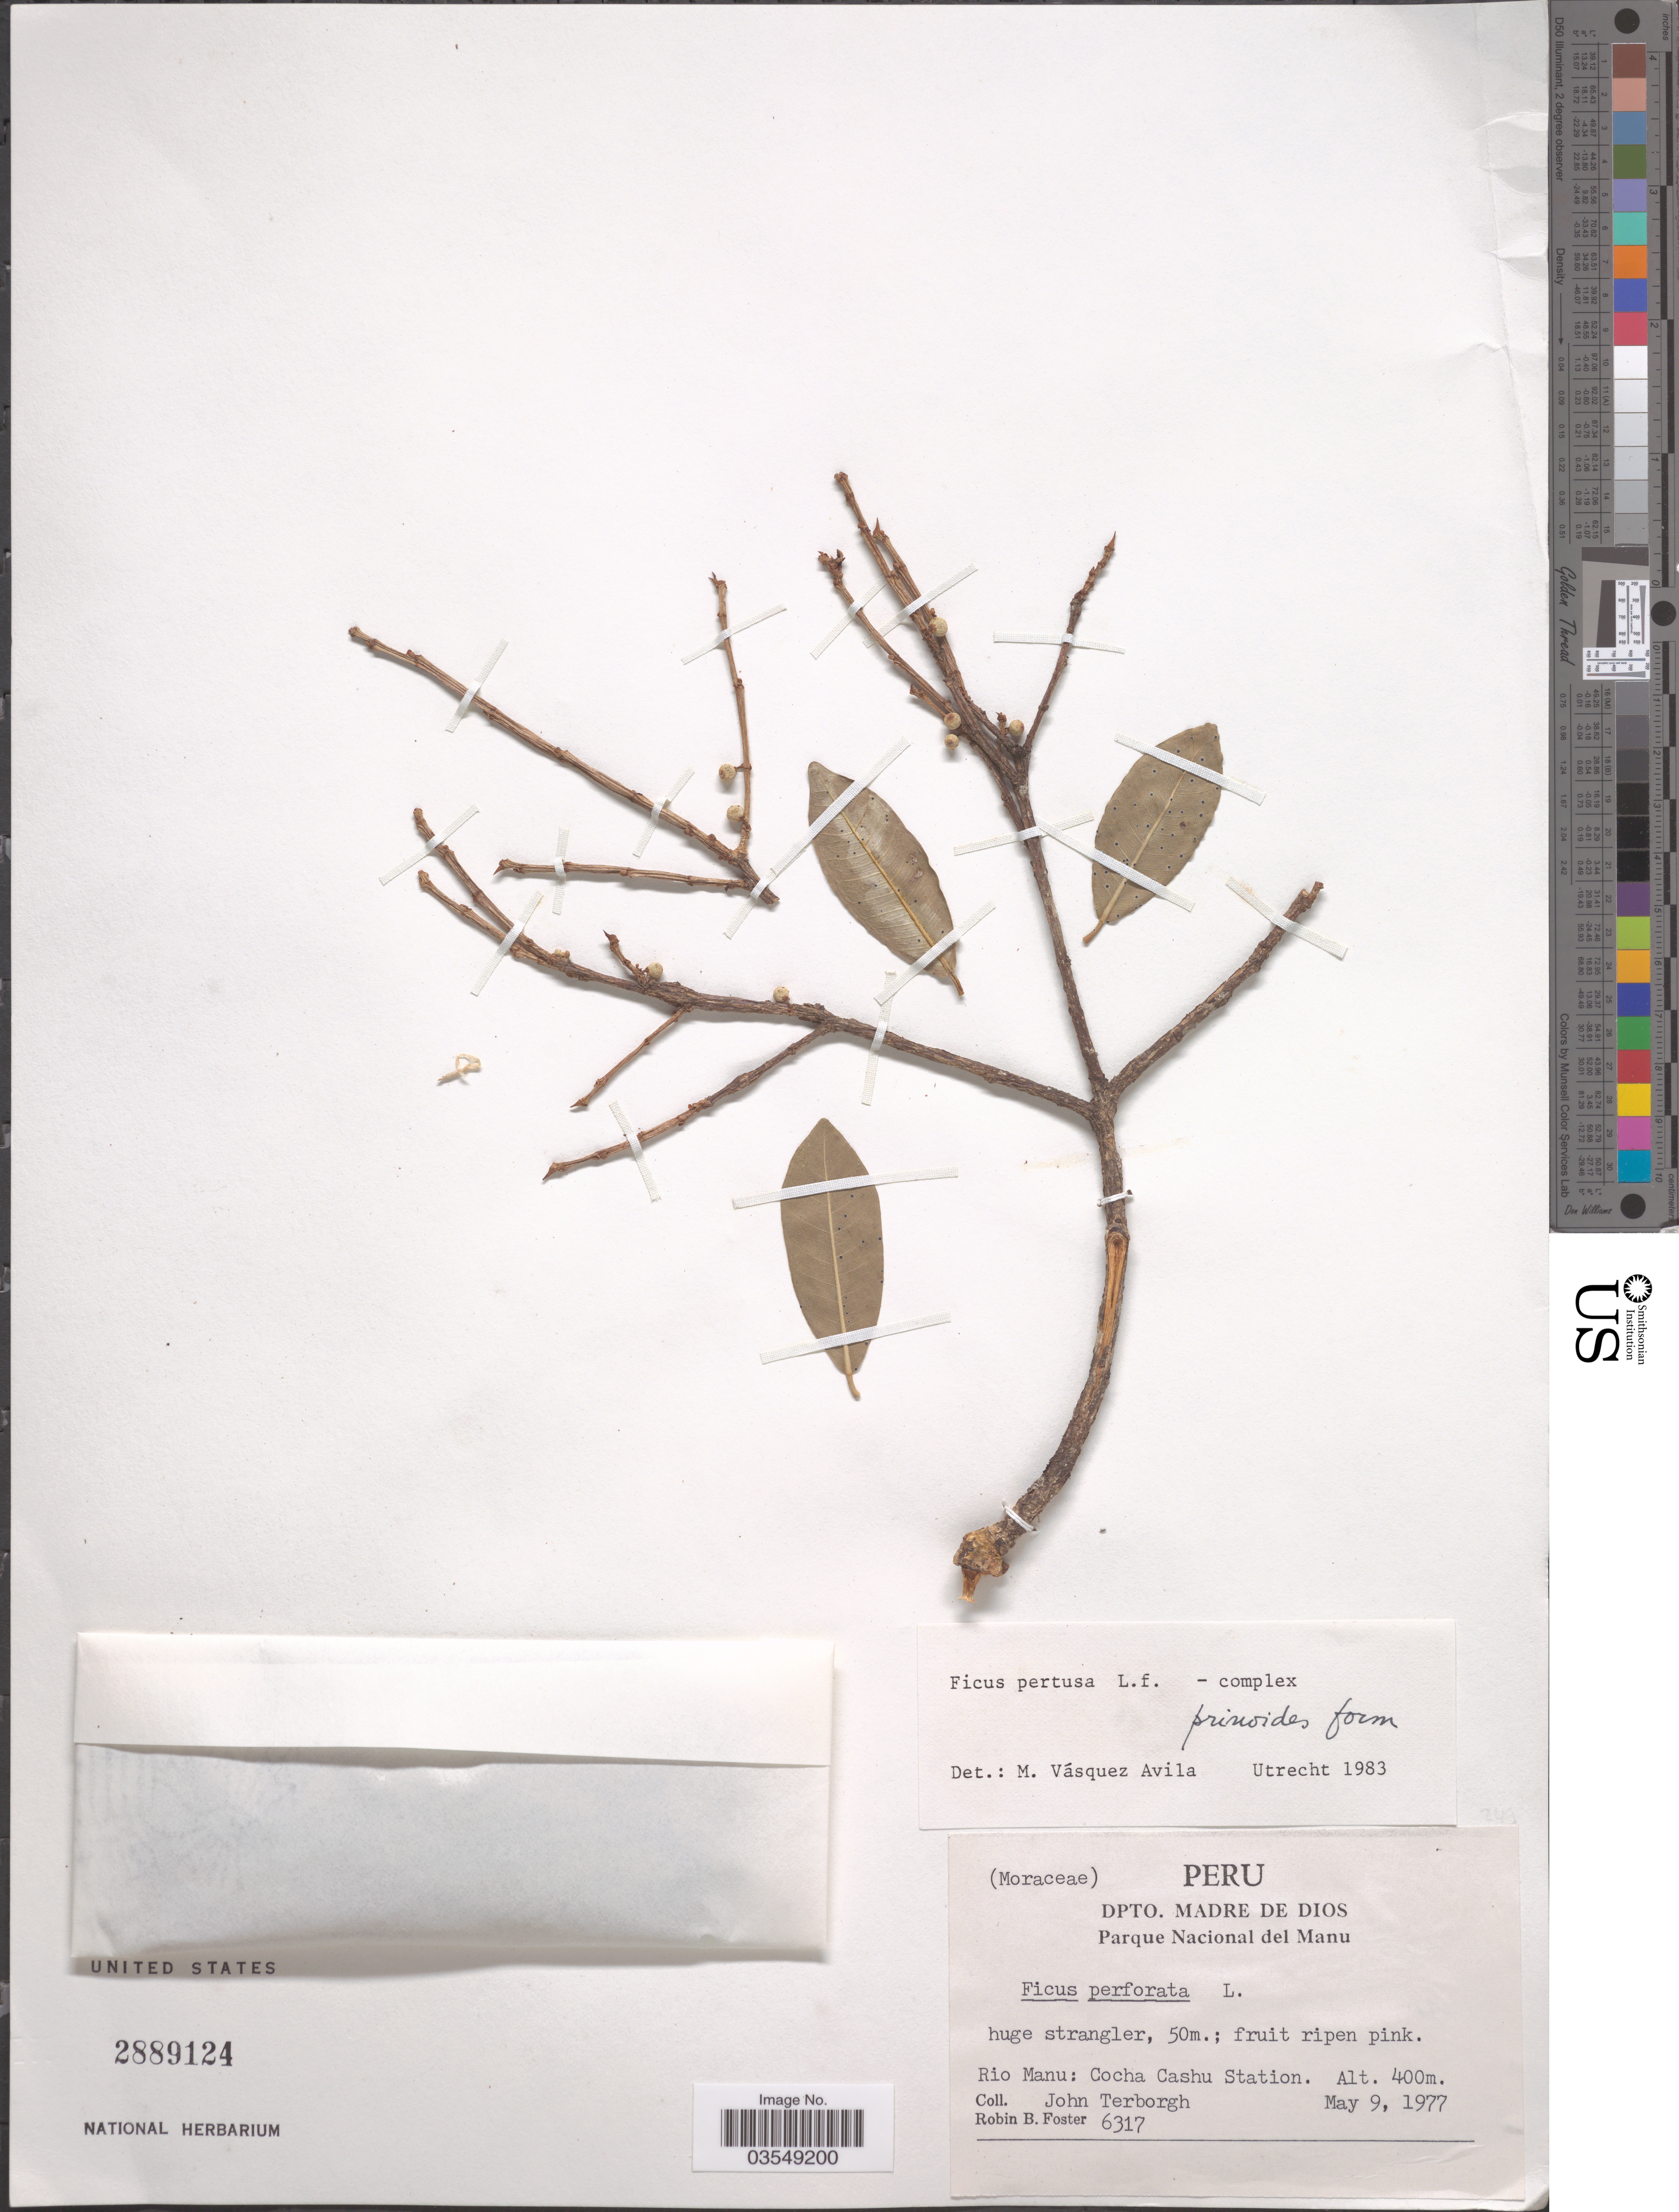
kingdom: Plantae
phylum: Tracheophyta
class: Magnoliopsida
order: Rosales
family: Moraceae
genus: Ficus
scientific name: Ficus pertusa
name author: L. f.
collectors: J. Terborgh & R. B. Foster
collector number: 6317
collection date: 1977-05-09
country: Peru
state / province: Madre de Dios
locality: Dpto. Madre de Dios, Parque Nacional del Manu. Rio Manu: Cocha Cashu Station.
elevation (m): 400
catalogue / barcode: US 2889124